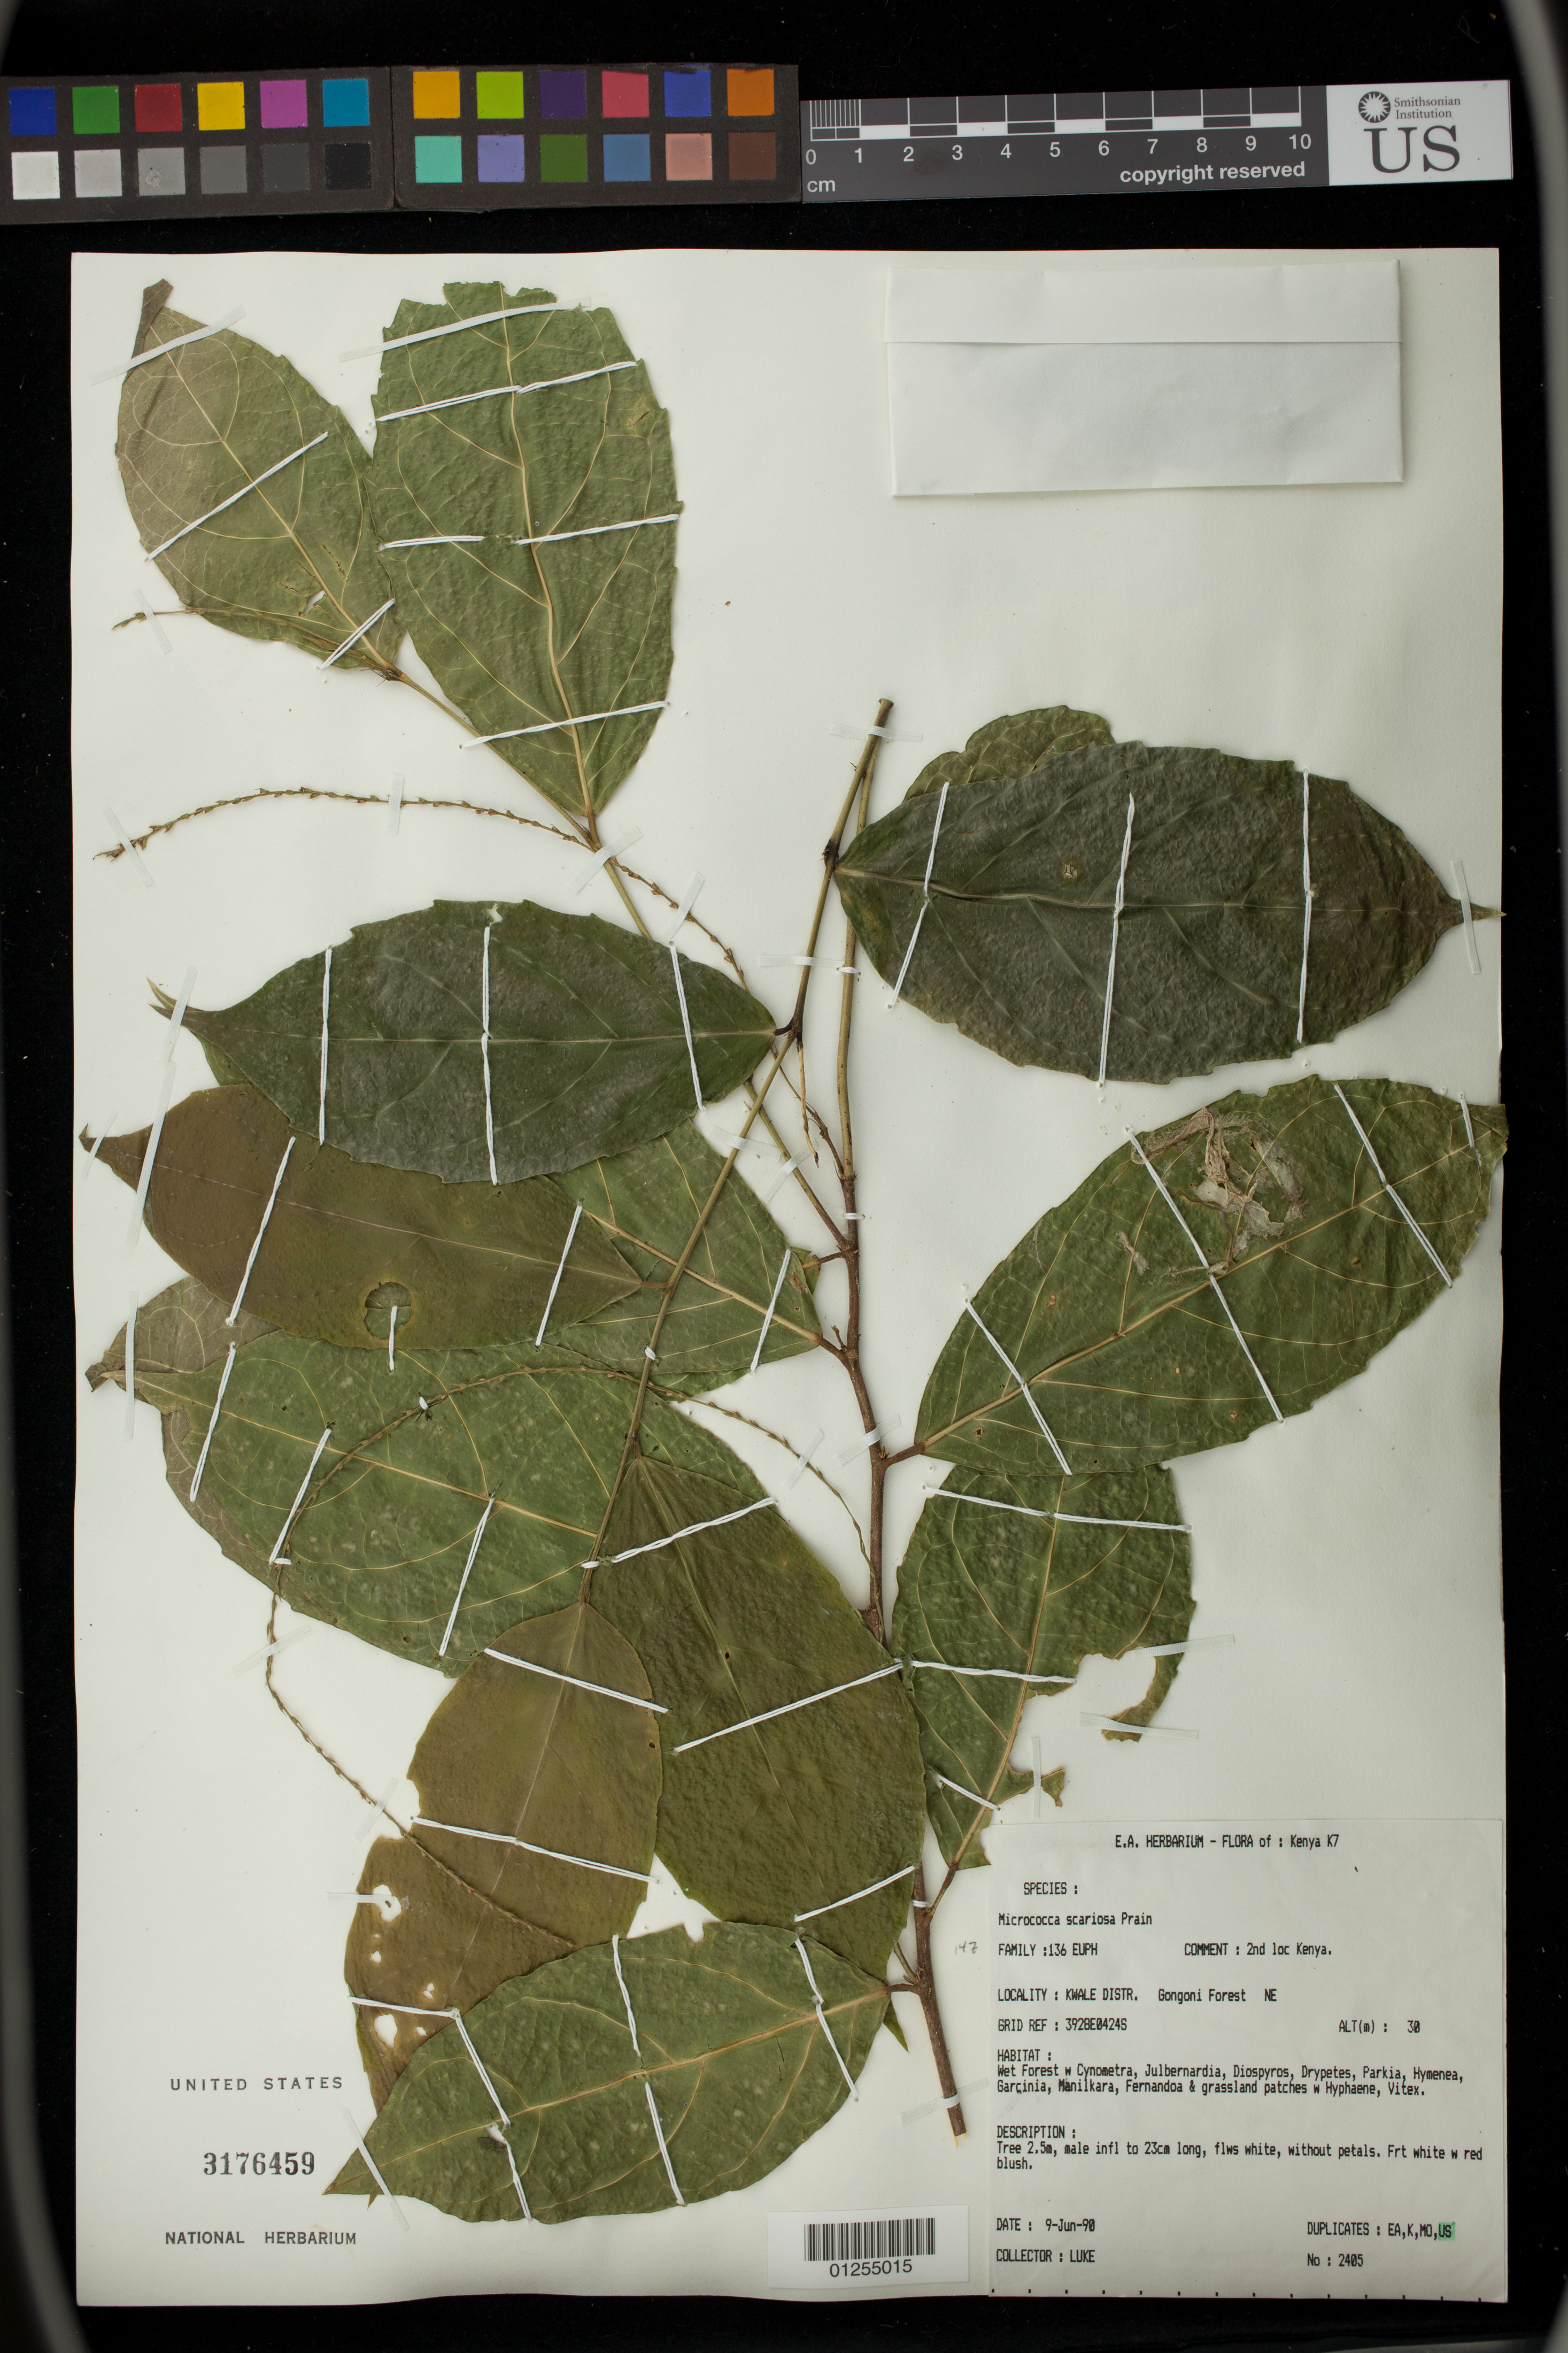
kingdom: Plantae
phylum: Tracheophyta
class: Magnoliopsida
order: Malpighiales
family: Euphorbiaceae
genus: Micrococca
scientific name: Micrococca mercurialis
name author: (Linn) Benth.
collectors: -. Luke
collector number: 2405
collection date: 1990-06-09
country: Kenya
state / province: Kwale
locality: Gongoni Forest NE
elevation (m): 30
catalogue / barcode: US 3176459